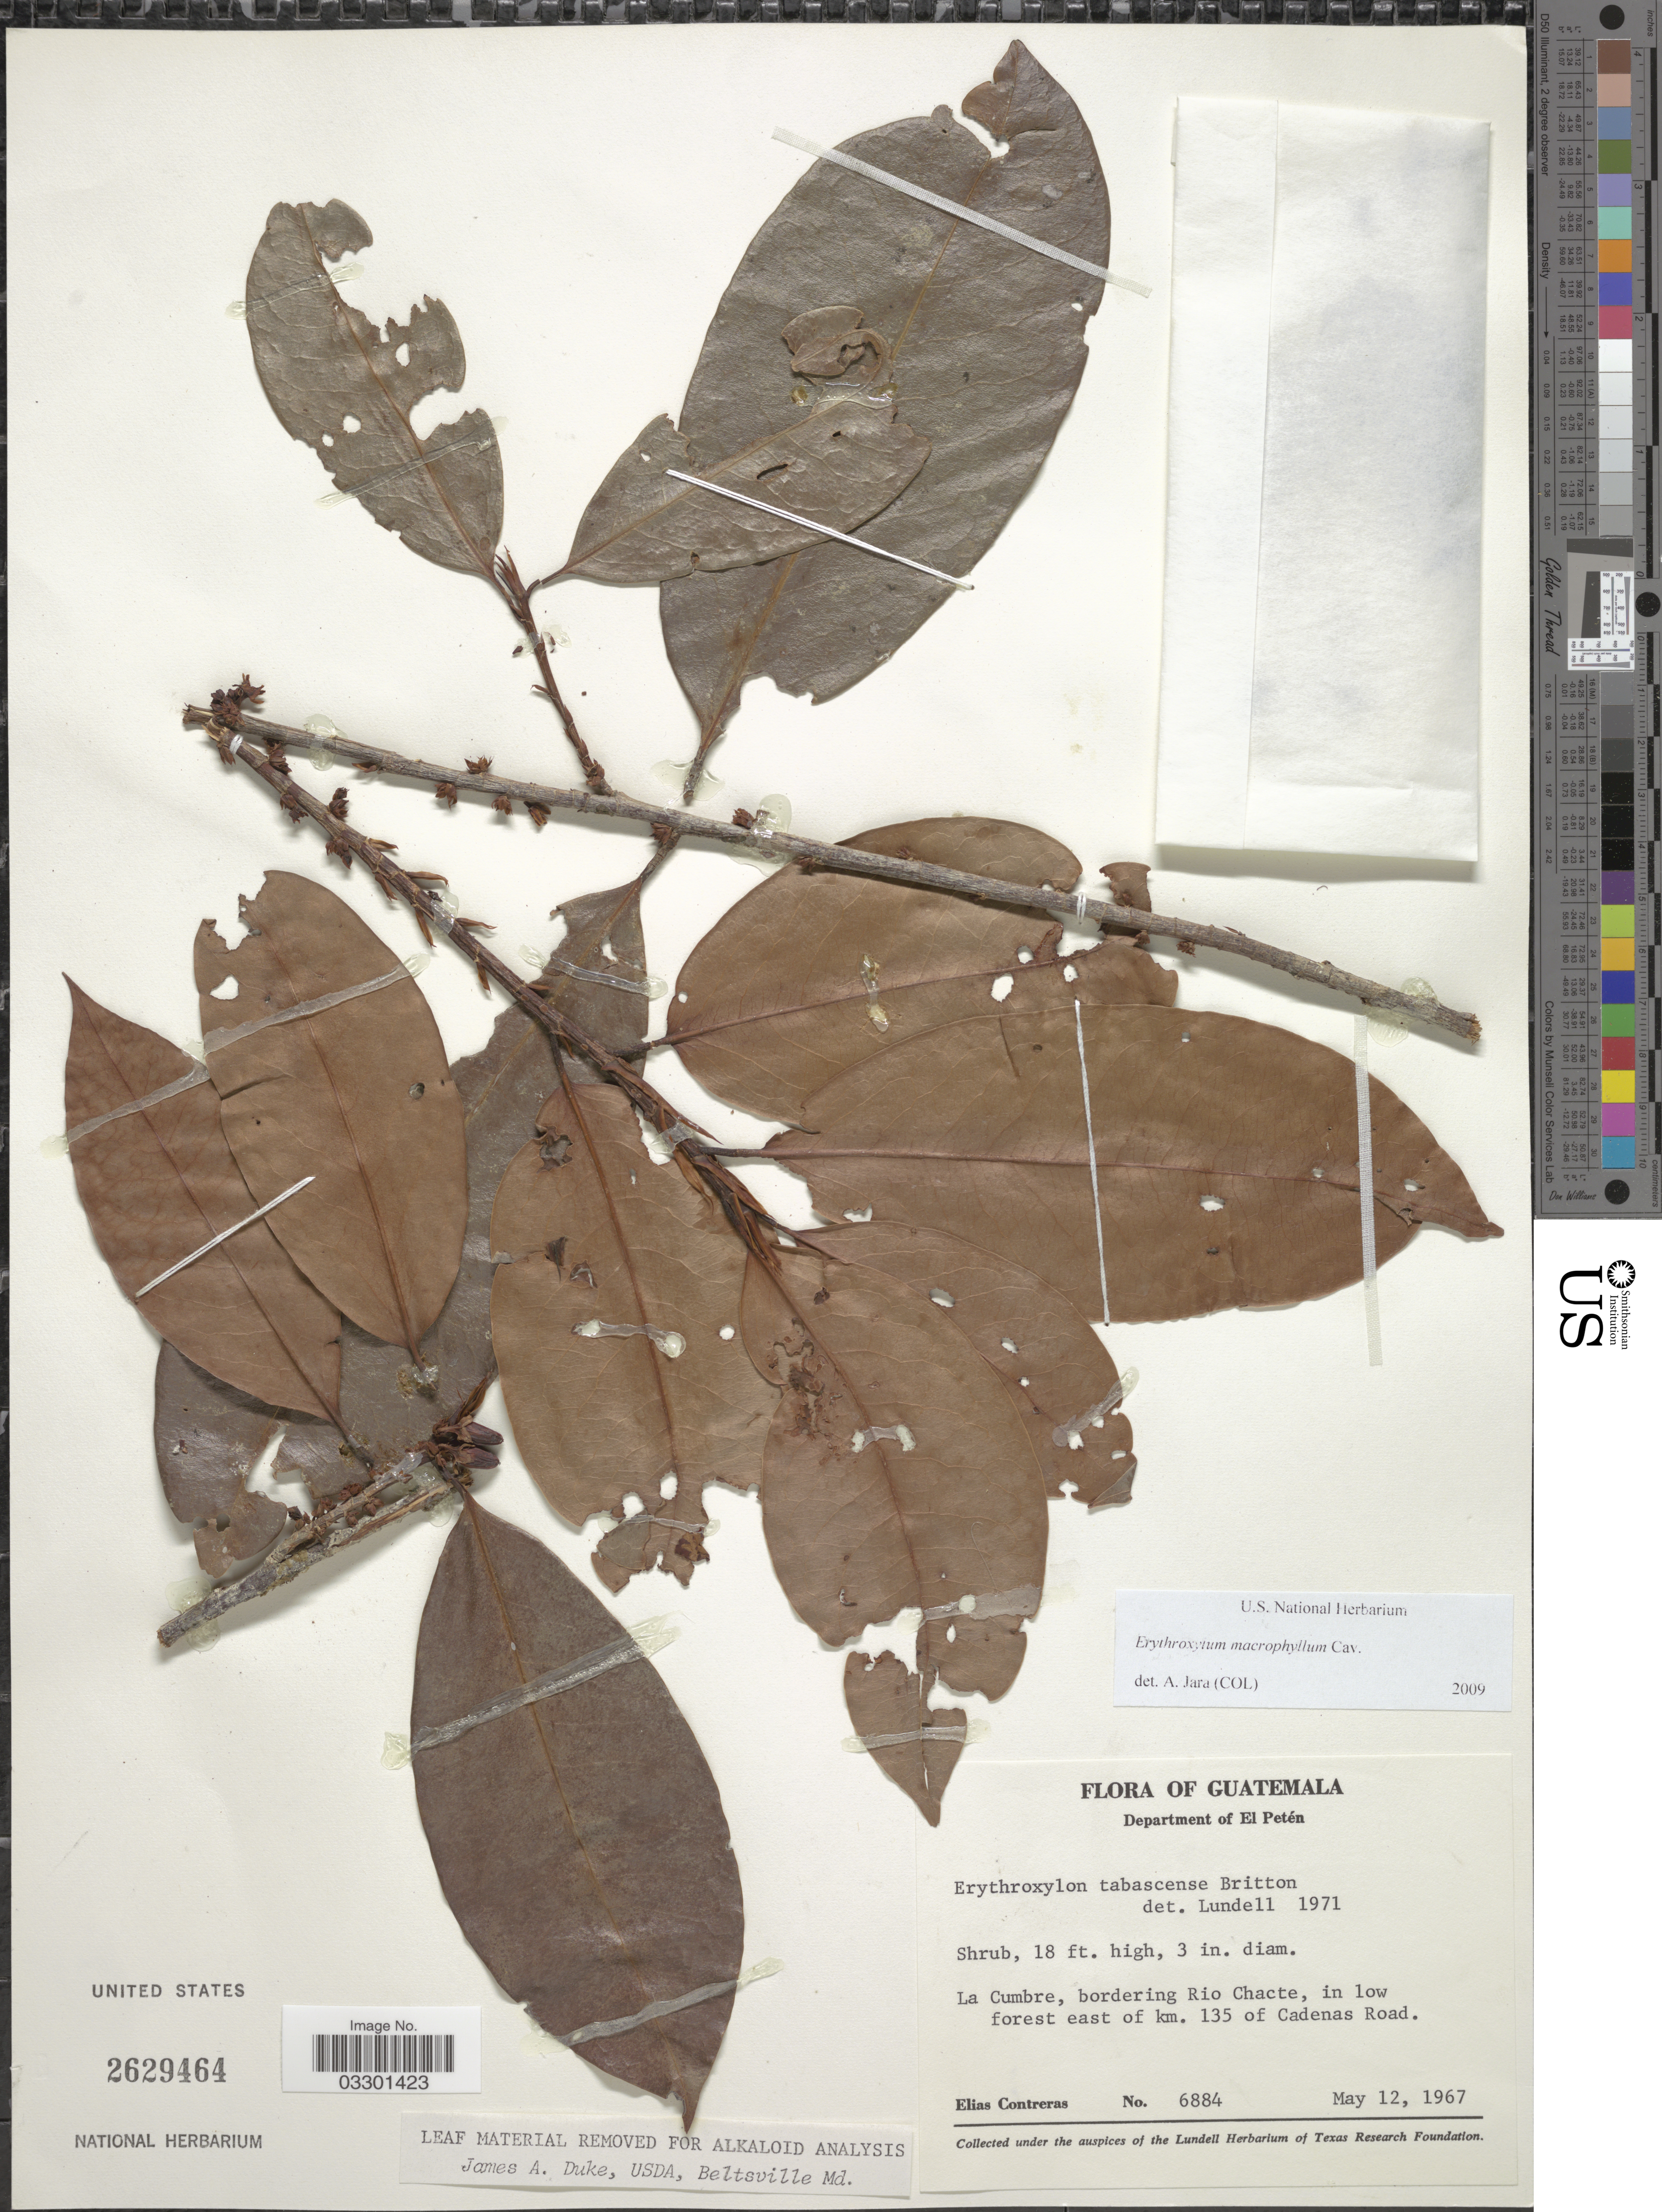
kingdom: Plantae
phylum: Tracheophyta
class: Magnoliopsida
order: Malpighiales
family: Erythroxylaceae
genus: Erythroxylum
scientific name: Erythroxylum macrophyllum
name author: Cav.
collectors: E. Contreras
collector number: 6884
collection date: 1967-05-12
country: Guatemala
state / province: El Petén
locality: Department of El Petén. La Cumbre, bordering Rio Chacte, in low forest east of km. 135 of Cadenas Road.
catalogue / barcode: US 2629464